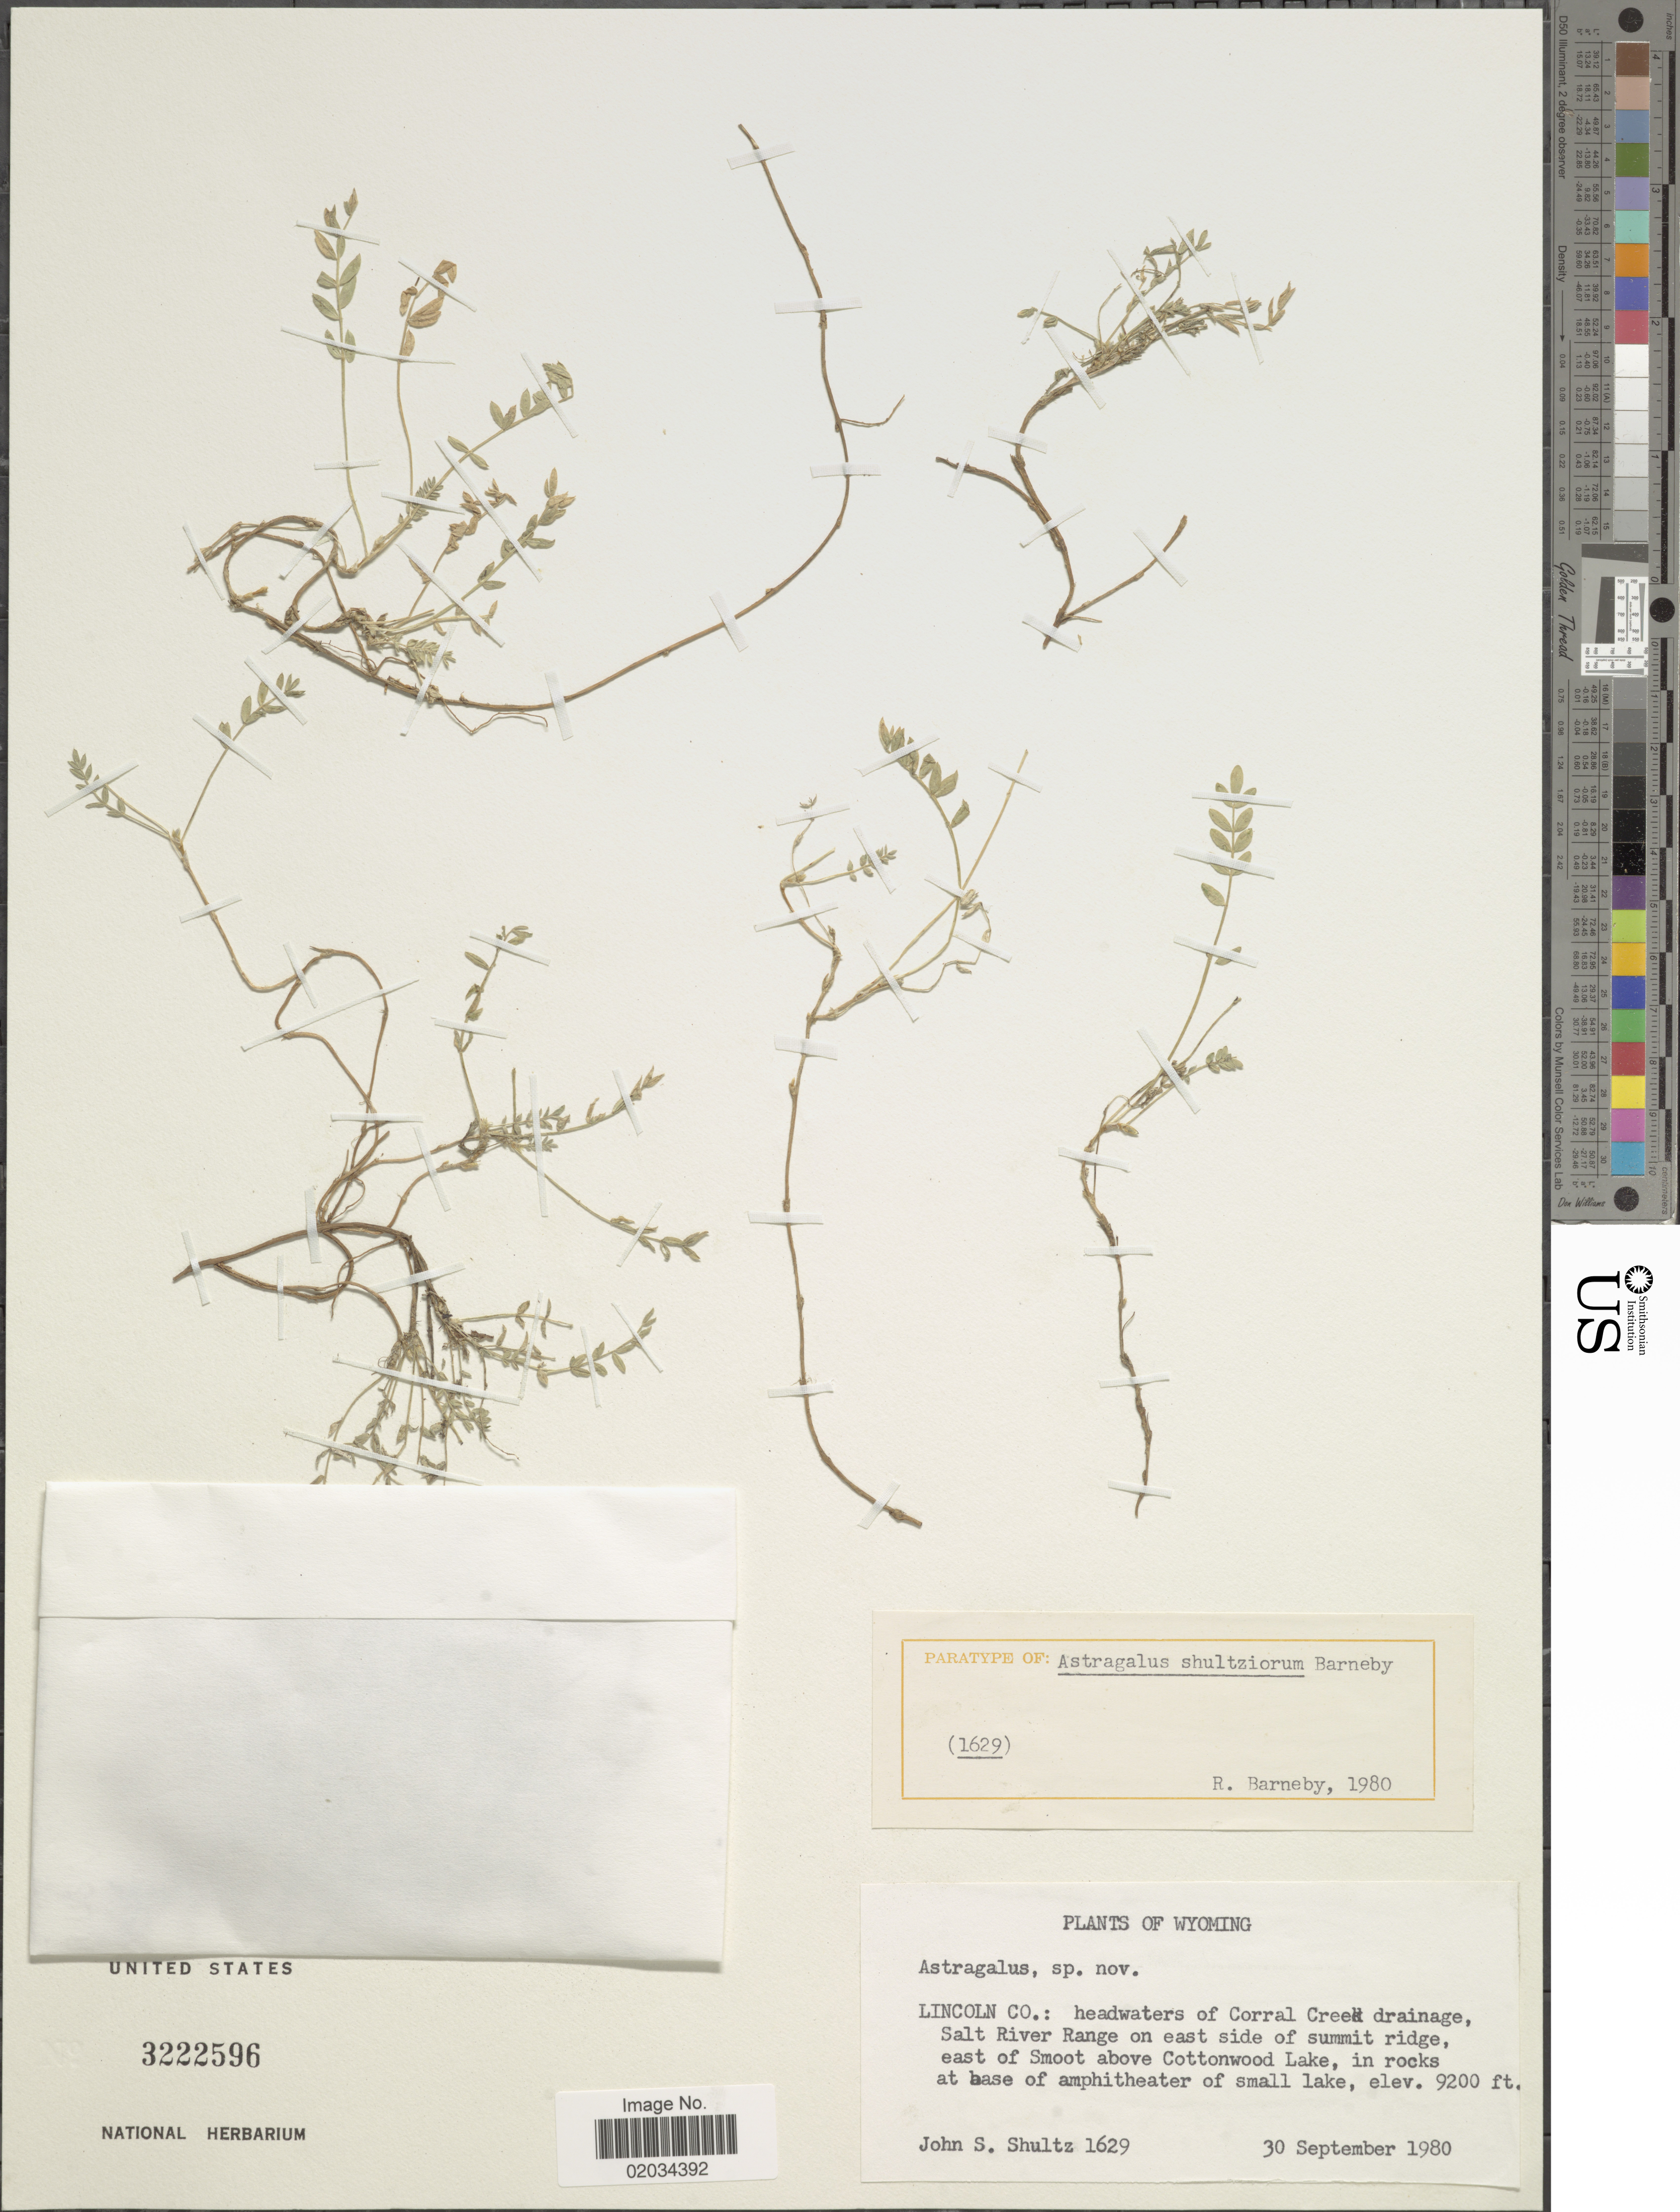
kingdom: Plantae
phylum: Tracheophyta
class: Magnoliopsida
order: Fabales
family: Fabaceae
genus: Astragalus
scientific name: Astragalus schultziorum Barneby ined.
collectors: J. Shultz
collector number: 1629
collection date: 1980-09-30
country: United States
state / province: Wyoming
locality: Lincoln Co., headwaters of Corral Creek drainage, Salt River Range on east side of summit ridge, east of Smoot above Cottonwood Lake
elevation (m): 2804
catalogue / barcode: US 3222596